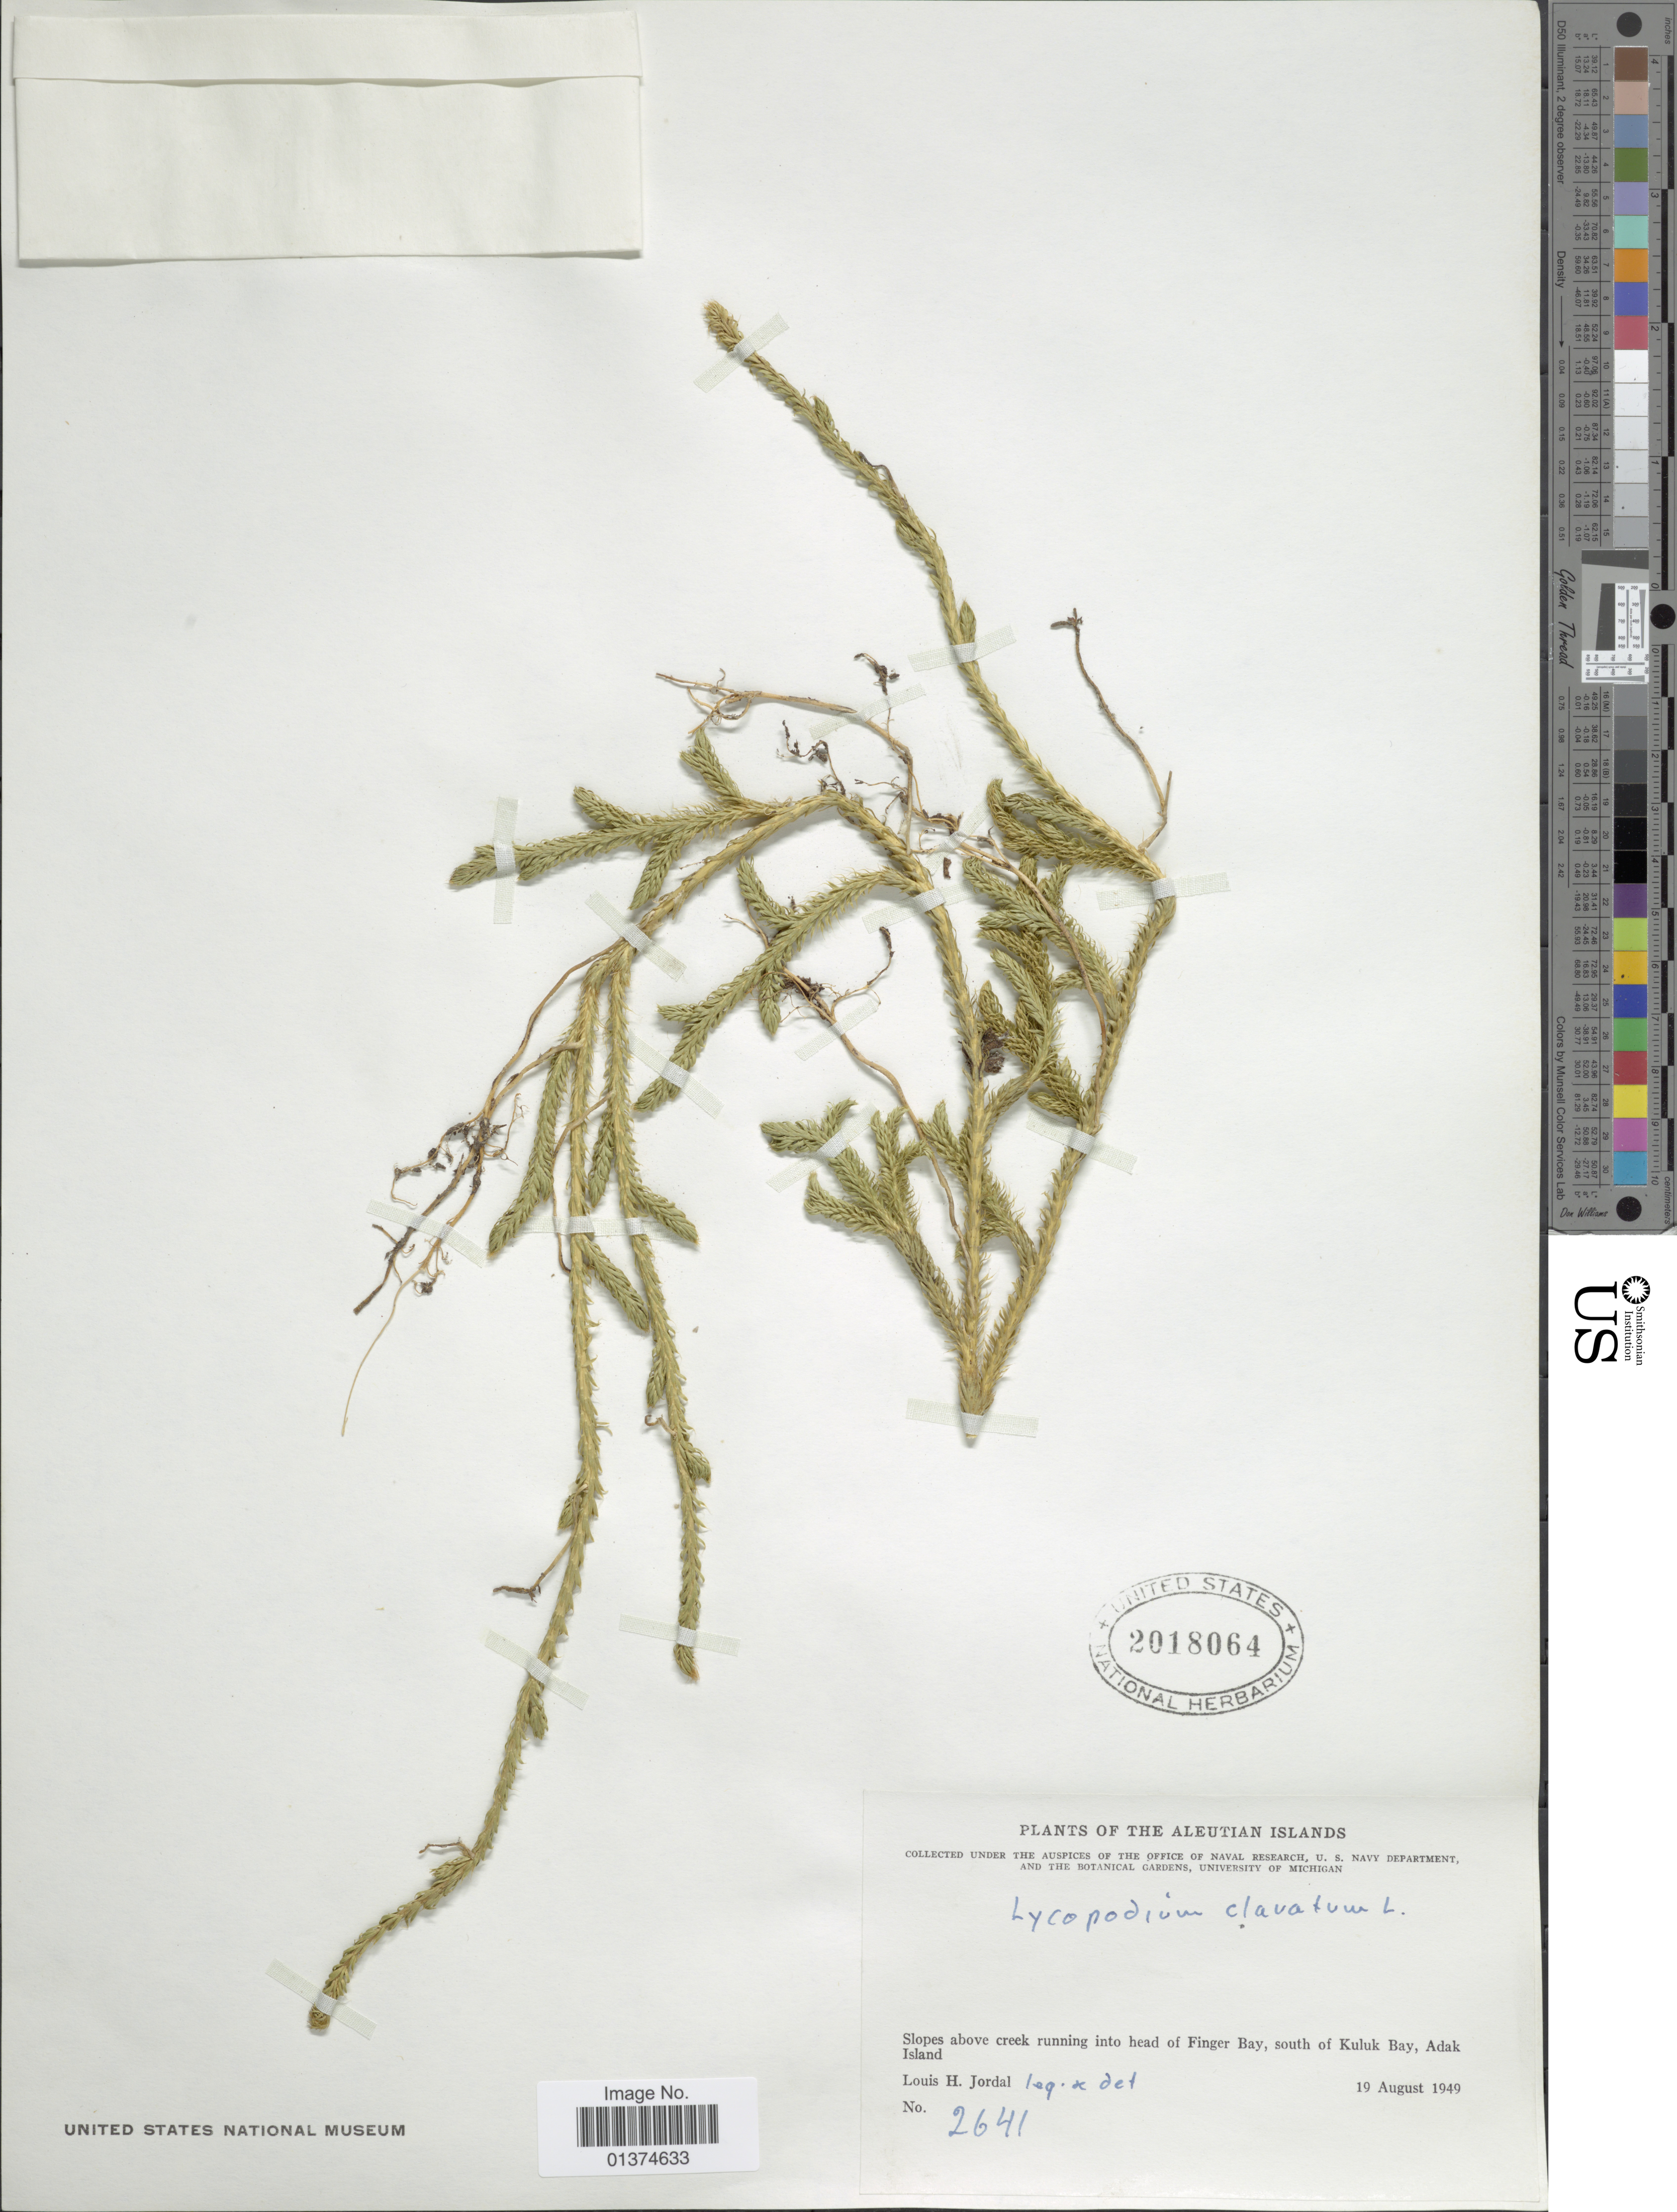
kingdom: Plantae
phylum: Tracheophyta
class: Lycopodiopsida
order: Lycopodiales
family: Lycopodiaceae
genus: Lycopodium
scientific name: Lycopodium clavatum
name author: L.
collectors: L. Jordal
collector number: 2641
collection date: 1949-08-19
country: United States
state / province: Alaska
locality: The Aleutian Islands,Slopes above creek running into head of Finger Bay, South of Kuluk Bay, Adak Island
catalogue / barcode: US 2018064